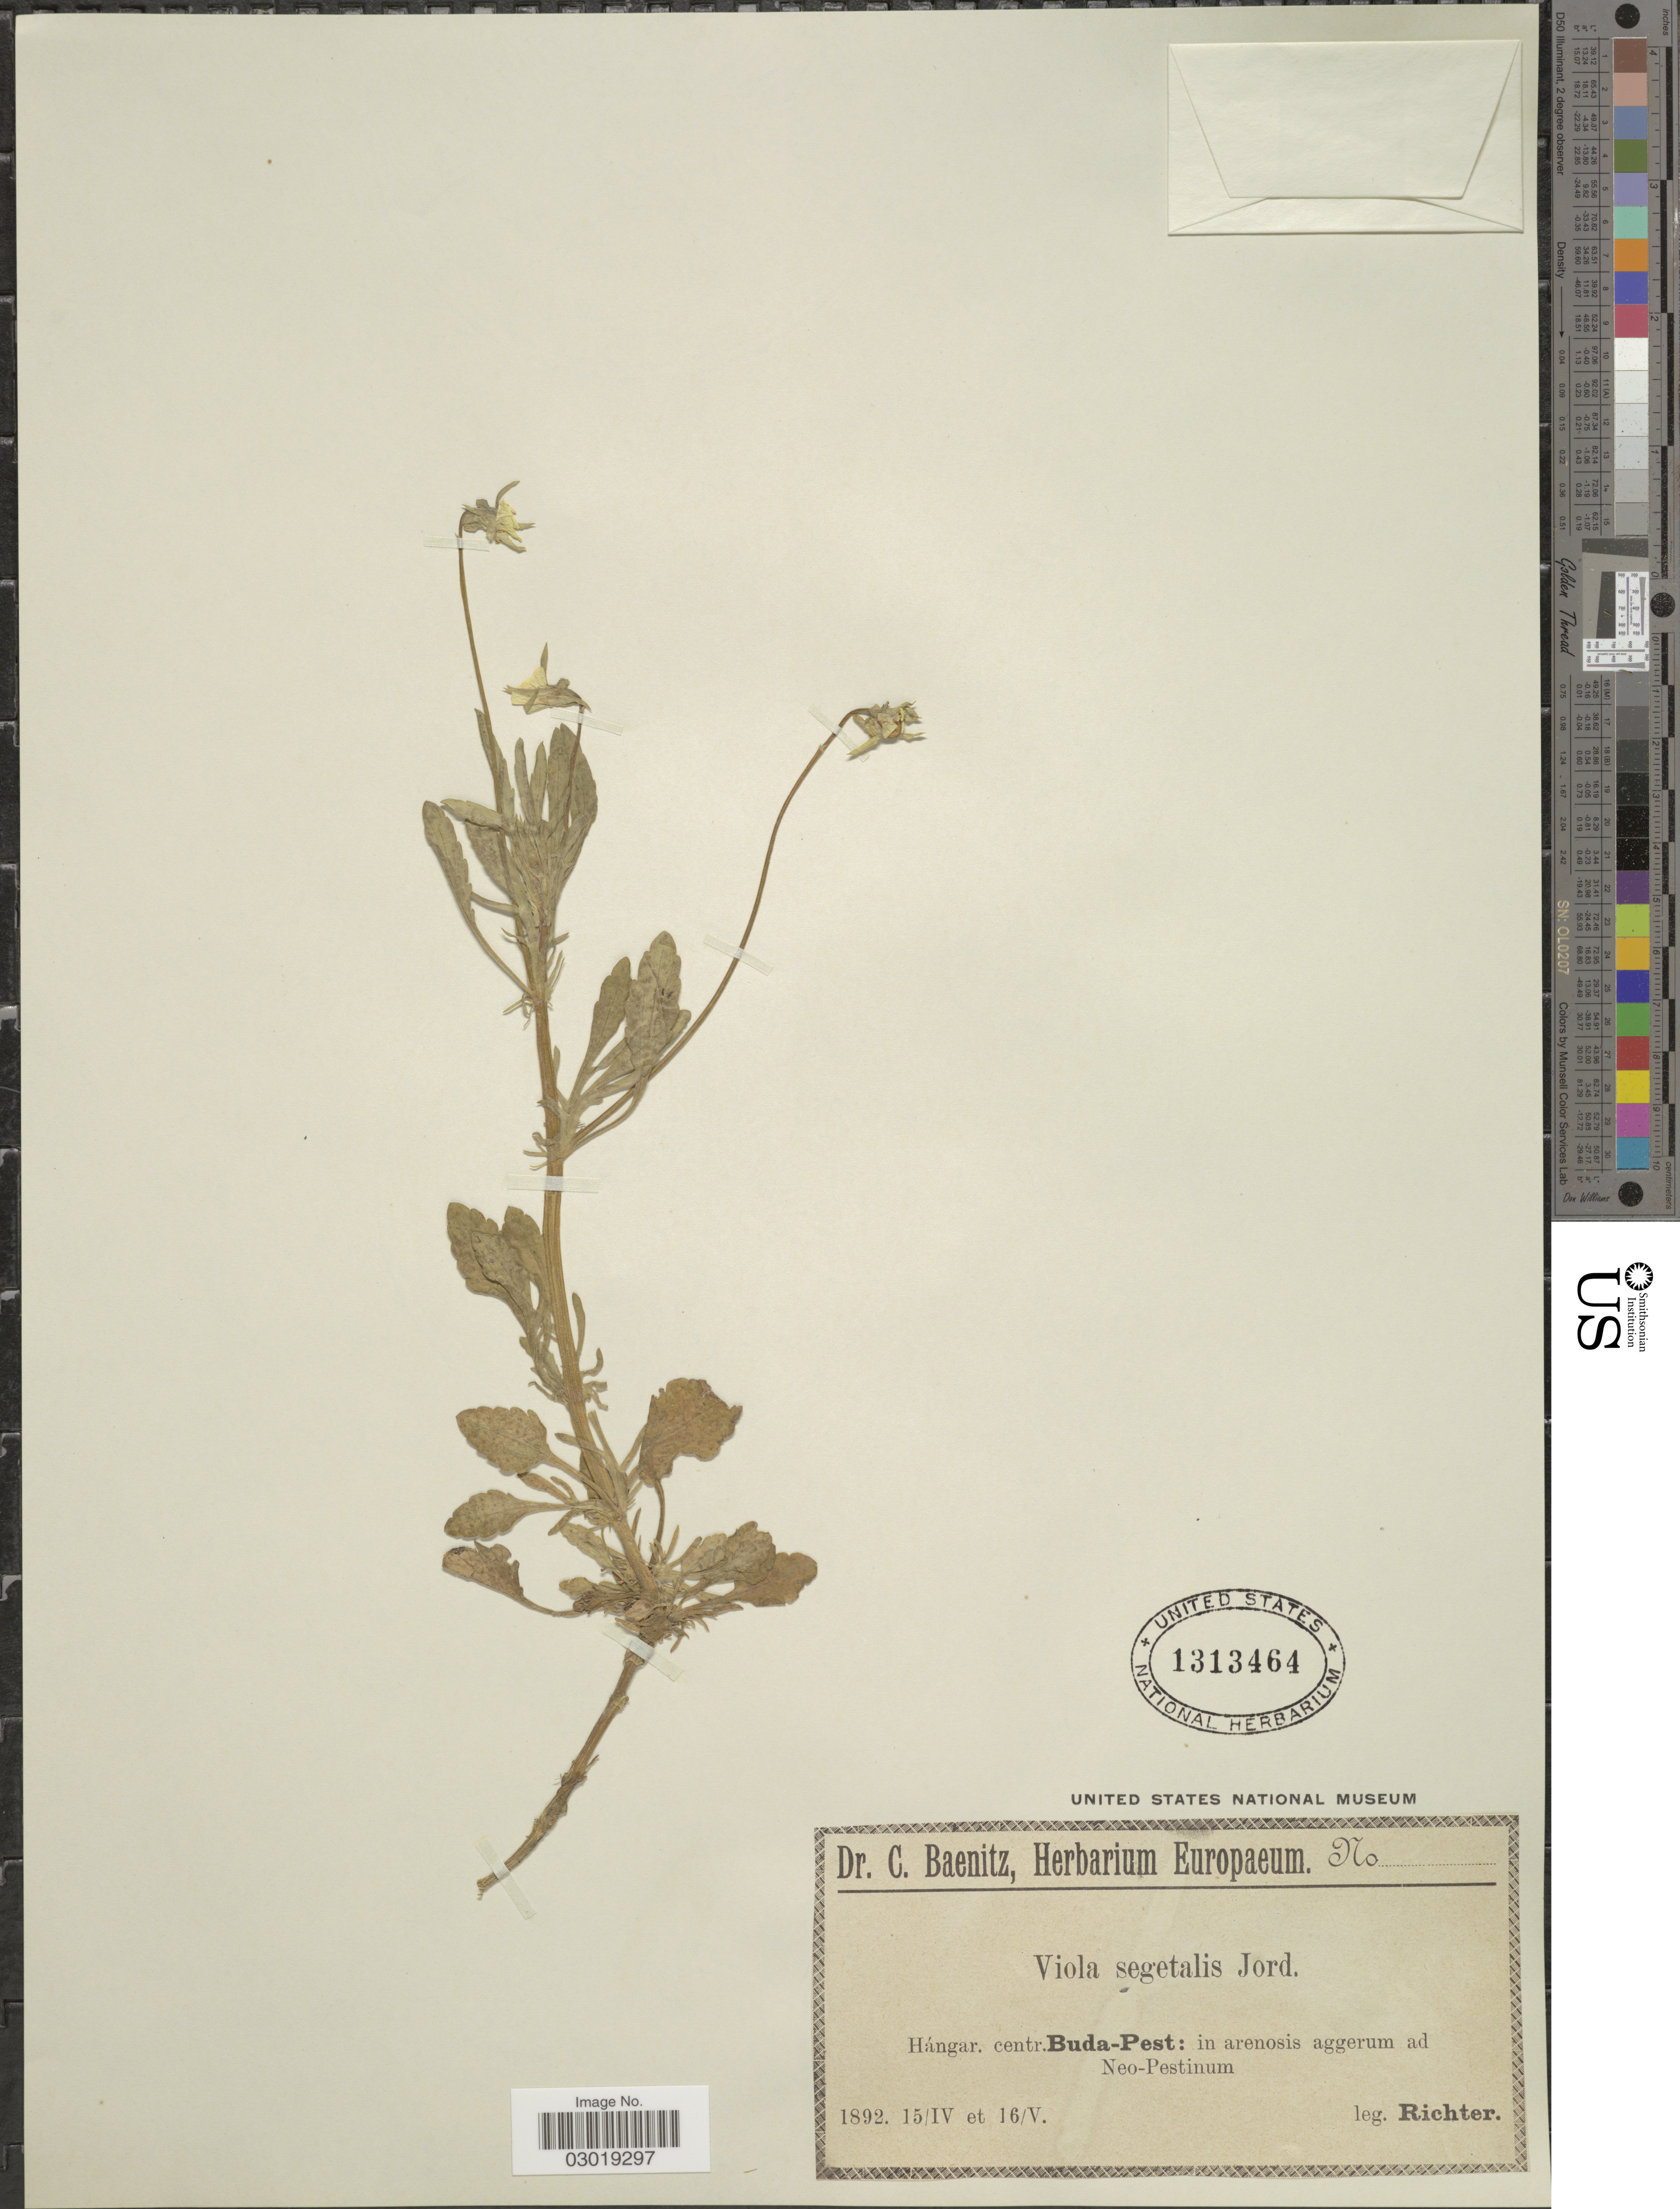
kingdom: Plantae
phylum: Tracheophyta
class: Magnoliopsida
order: Malpighiales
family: Violaceae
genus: Viola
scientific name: Viola segetalis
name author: Jord.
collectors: -- Richter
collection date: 1892-04-15/1892-05-16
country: Hungary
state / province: Budapest, Capital District of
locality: Hángar. centr. Buda-Pest: in arenosis aggerum ad Neo-Pestinum.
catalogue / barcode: US 1313464